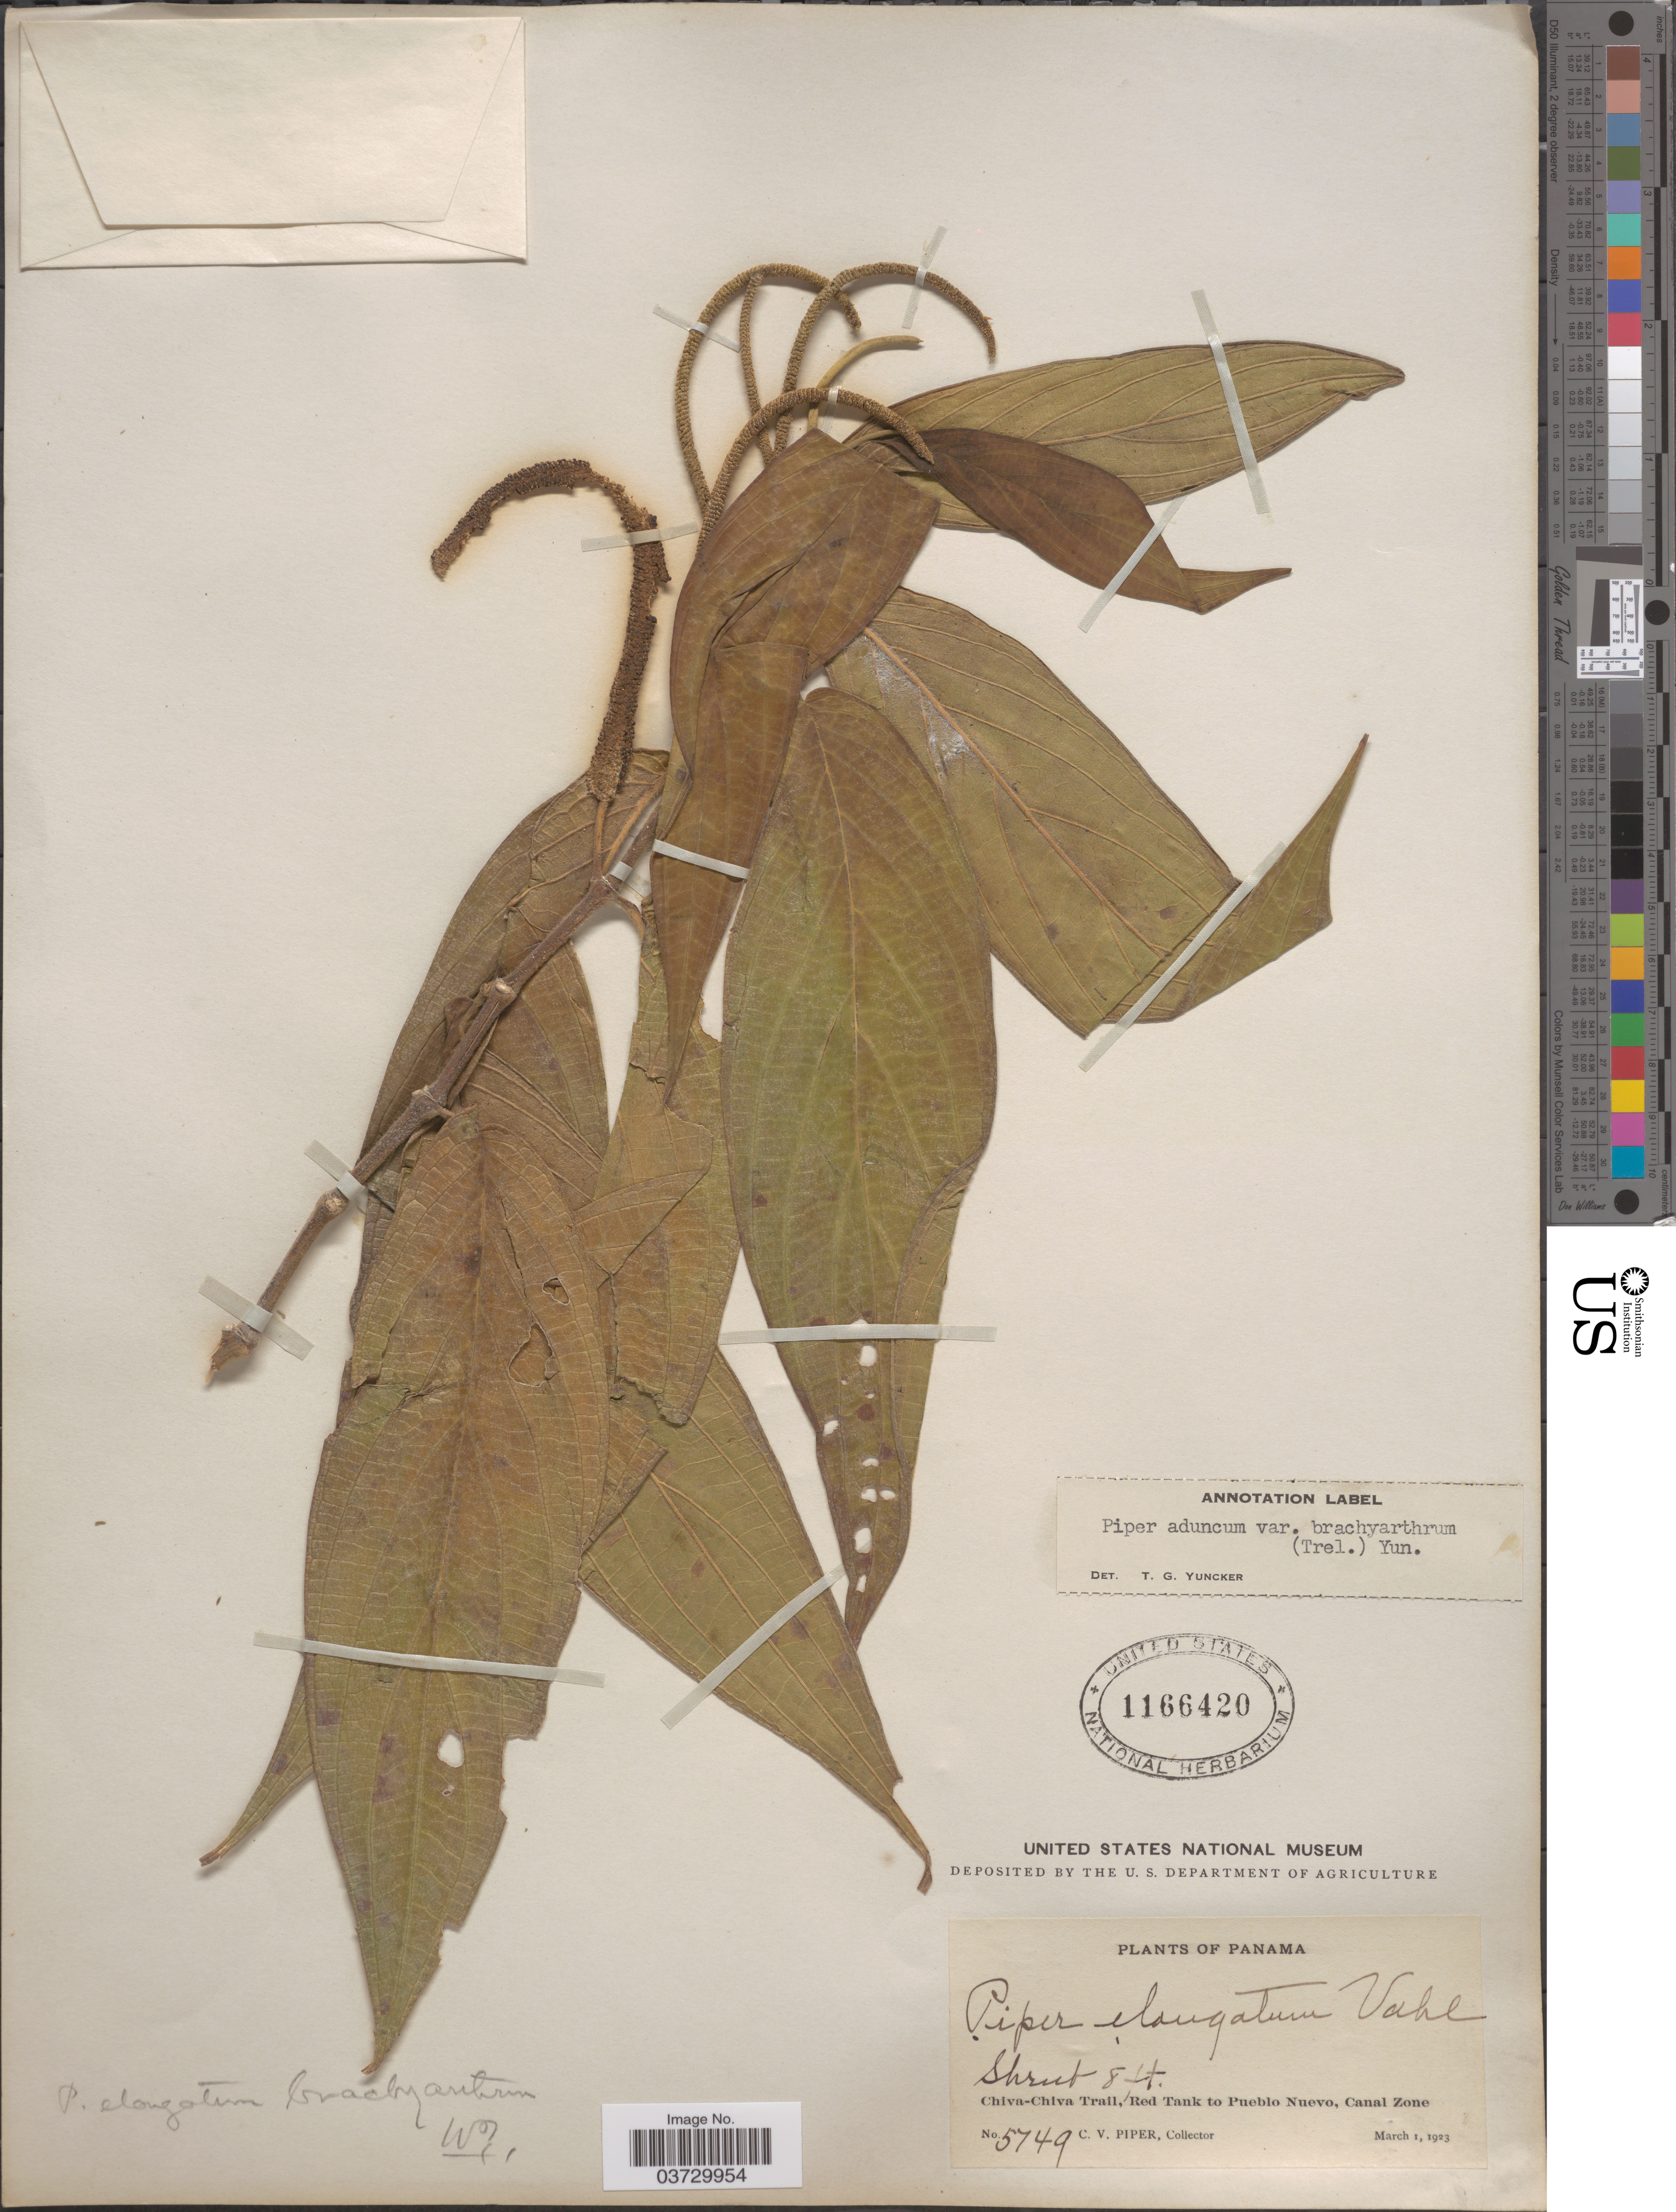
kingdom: Plantae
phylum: Tracheophyta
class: Magnoliopsida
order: Piperales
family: Piperaceae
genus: Piper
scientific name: Piper aduncum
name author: L.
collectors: C. V. Piper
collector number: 5749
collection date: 1923-03-01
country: Panama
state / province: Colón / Panamá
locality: Chiva-Chiva Trail, Red Tank to Pueblo Nuevo, Canal Zone.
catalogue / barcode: US 1166420